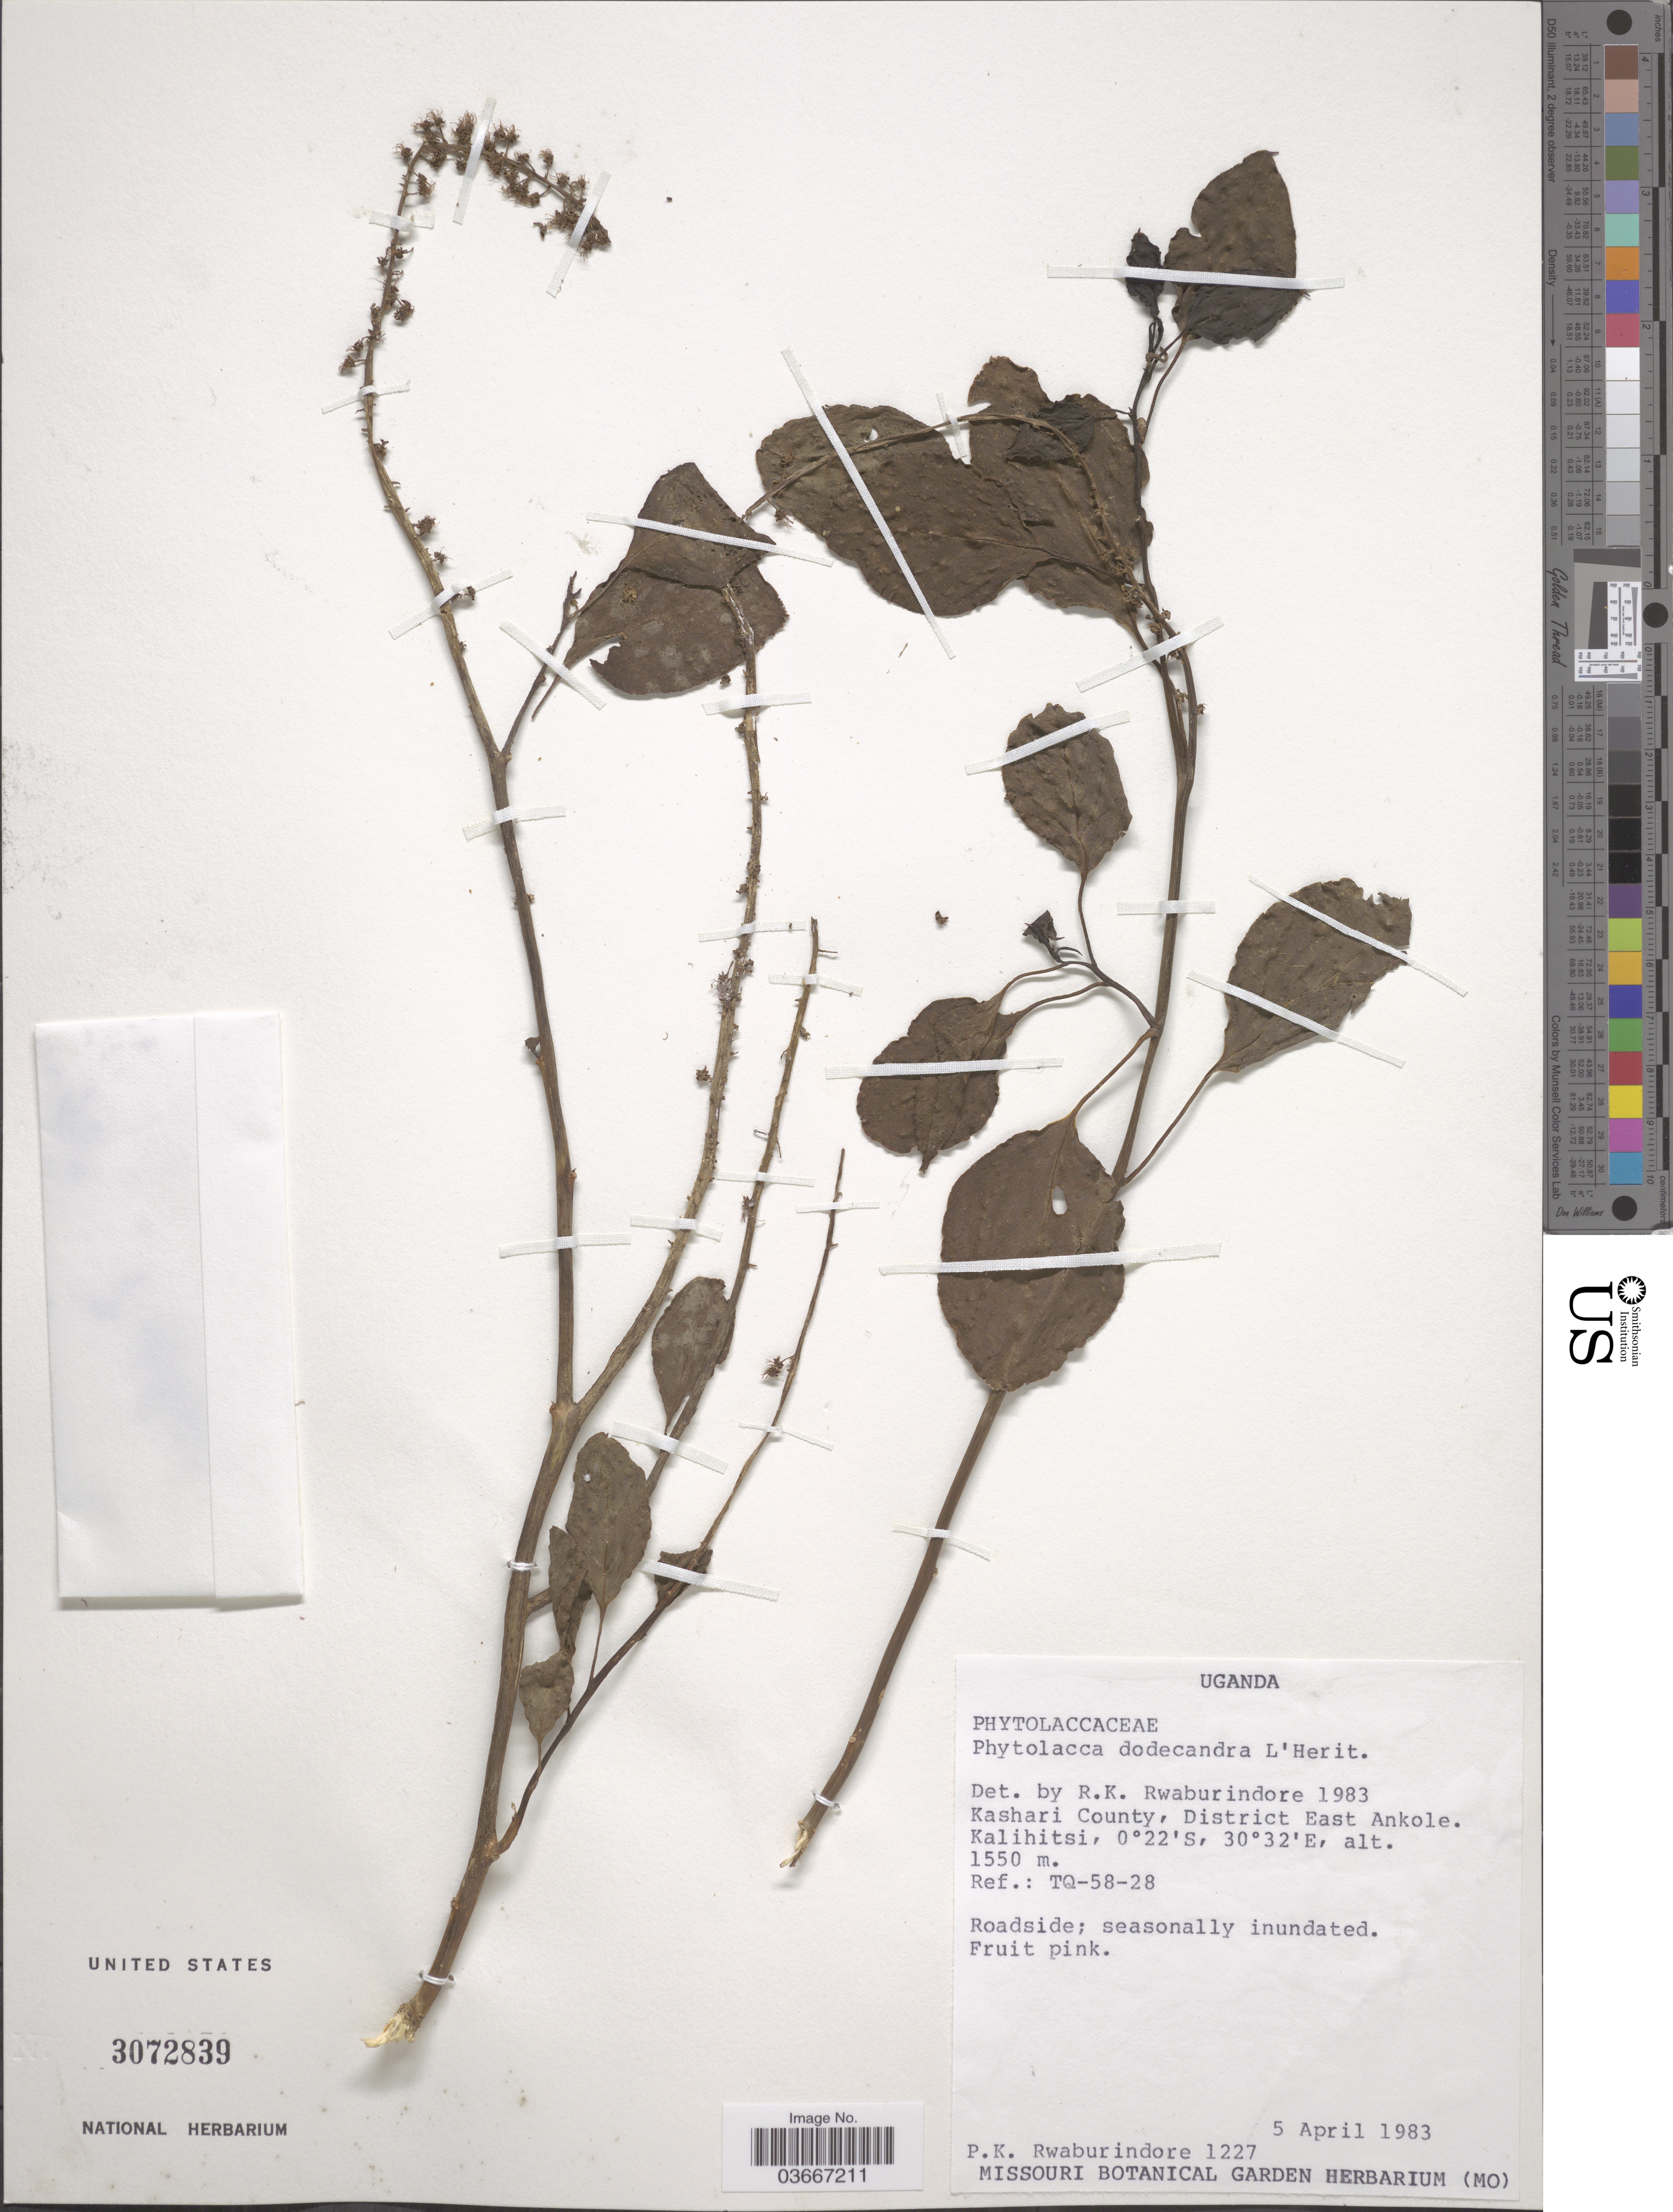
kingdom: Plantae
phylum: Tracheophyta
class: Magnoliopsida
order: Caryophyllales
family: Phytolaccaceae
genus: Phytolacca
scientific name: Phytolacca dodecandra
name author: L'Hér.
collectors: P. Rwaburindore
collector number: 1227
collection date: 1983-04-05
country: Uganda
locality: Kashari County, District East Ankole. Kalihitsi. Ref.: TQ-58-28.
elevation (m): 1550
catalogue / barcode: US 3072839